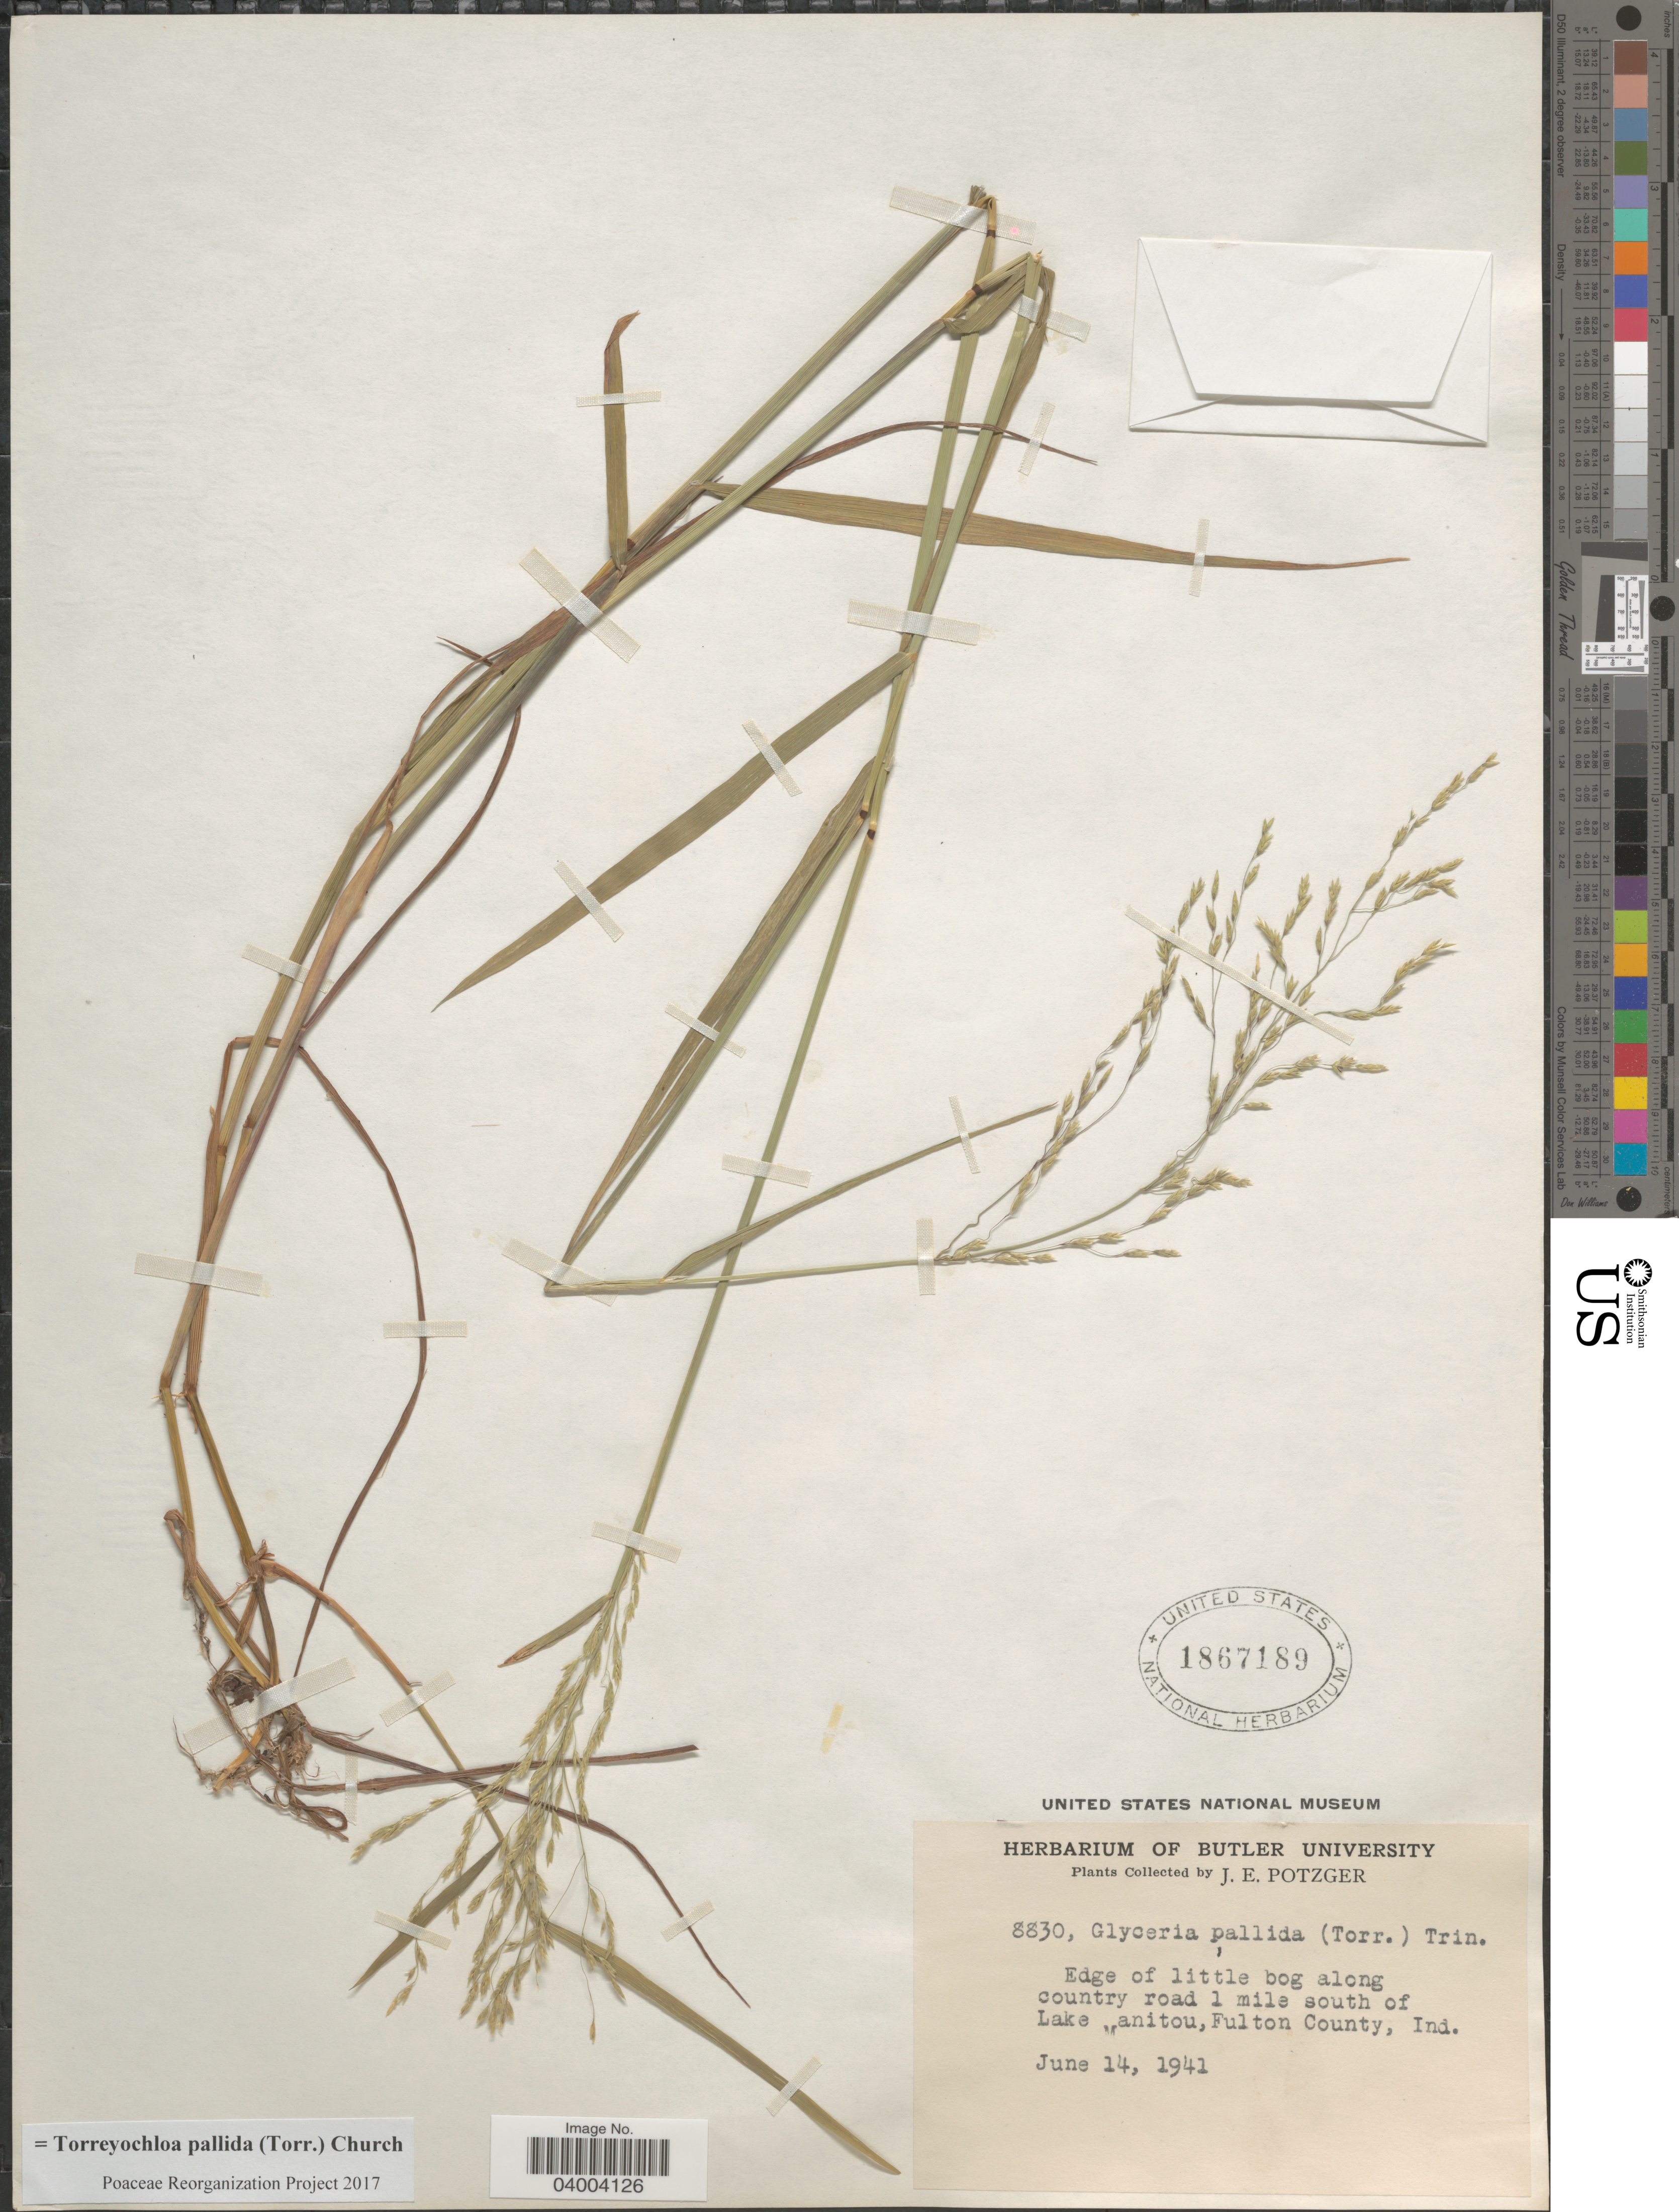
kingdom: Plantae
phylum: Tracheophyta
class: Liliopsida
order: Poales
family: Poaceae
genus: Torreyochloa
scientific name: Torreyochloa pallida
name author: (Torr.) G.L. Church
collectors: J. Potzger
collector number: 8830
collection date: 1941-06-14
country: United States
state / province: Indiana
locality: Edge of little bog along country road 1 mile south of Lake anitou, Fulton County.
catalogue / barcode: US 1867189